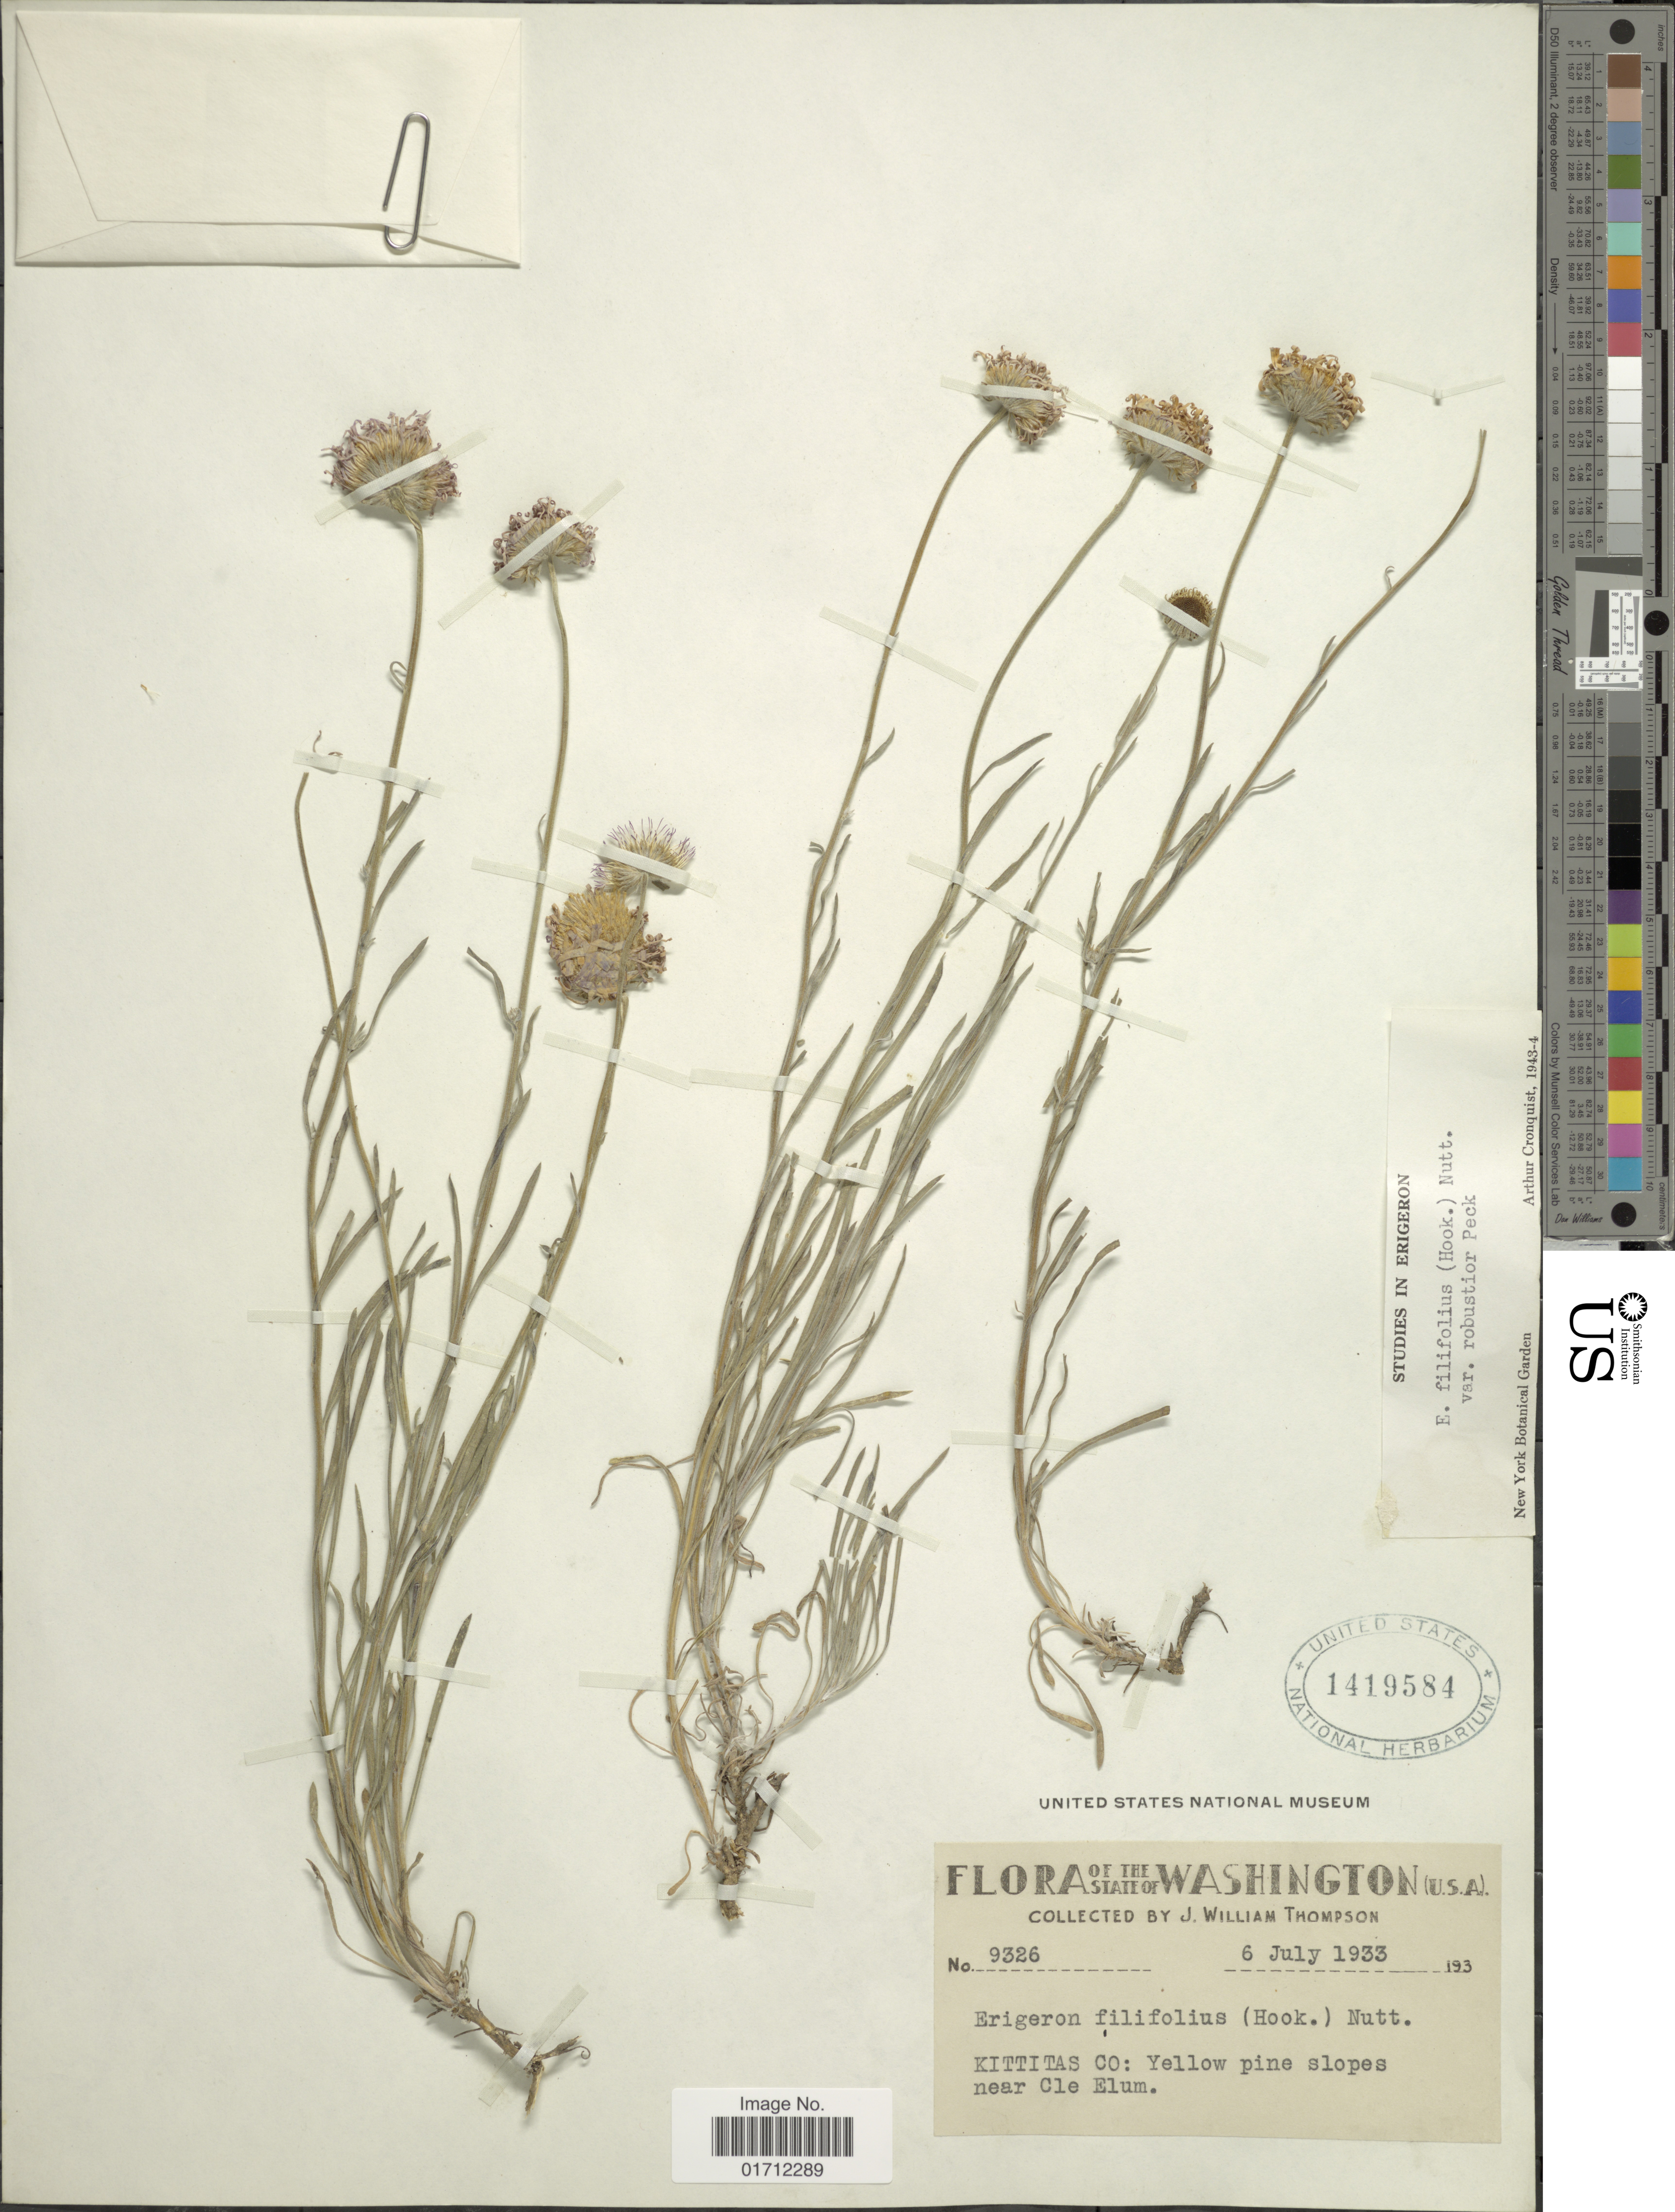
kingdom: Plantae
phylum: Tracheophyta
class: Magnoliopsida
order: Asterales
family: Asteraceae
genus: Erigeron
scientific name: Erigeron filifolius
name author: (Hook.) Nutt.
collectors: J. W. Thompson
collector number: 9326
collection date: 1933-07-06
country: United States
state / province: Washington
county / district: Kittitas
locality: Kittitas Co., near Cle Elum.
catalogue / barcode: US 1419584